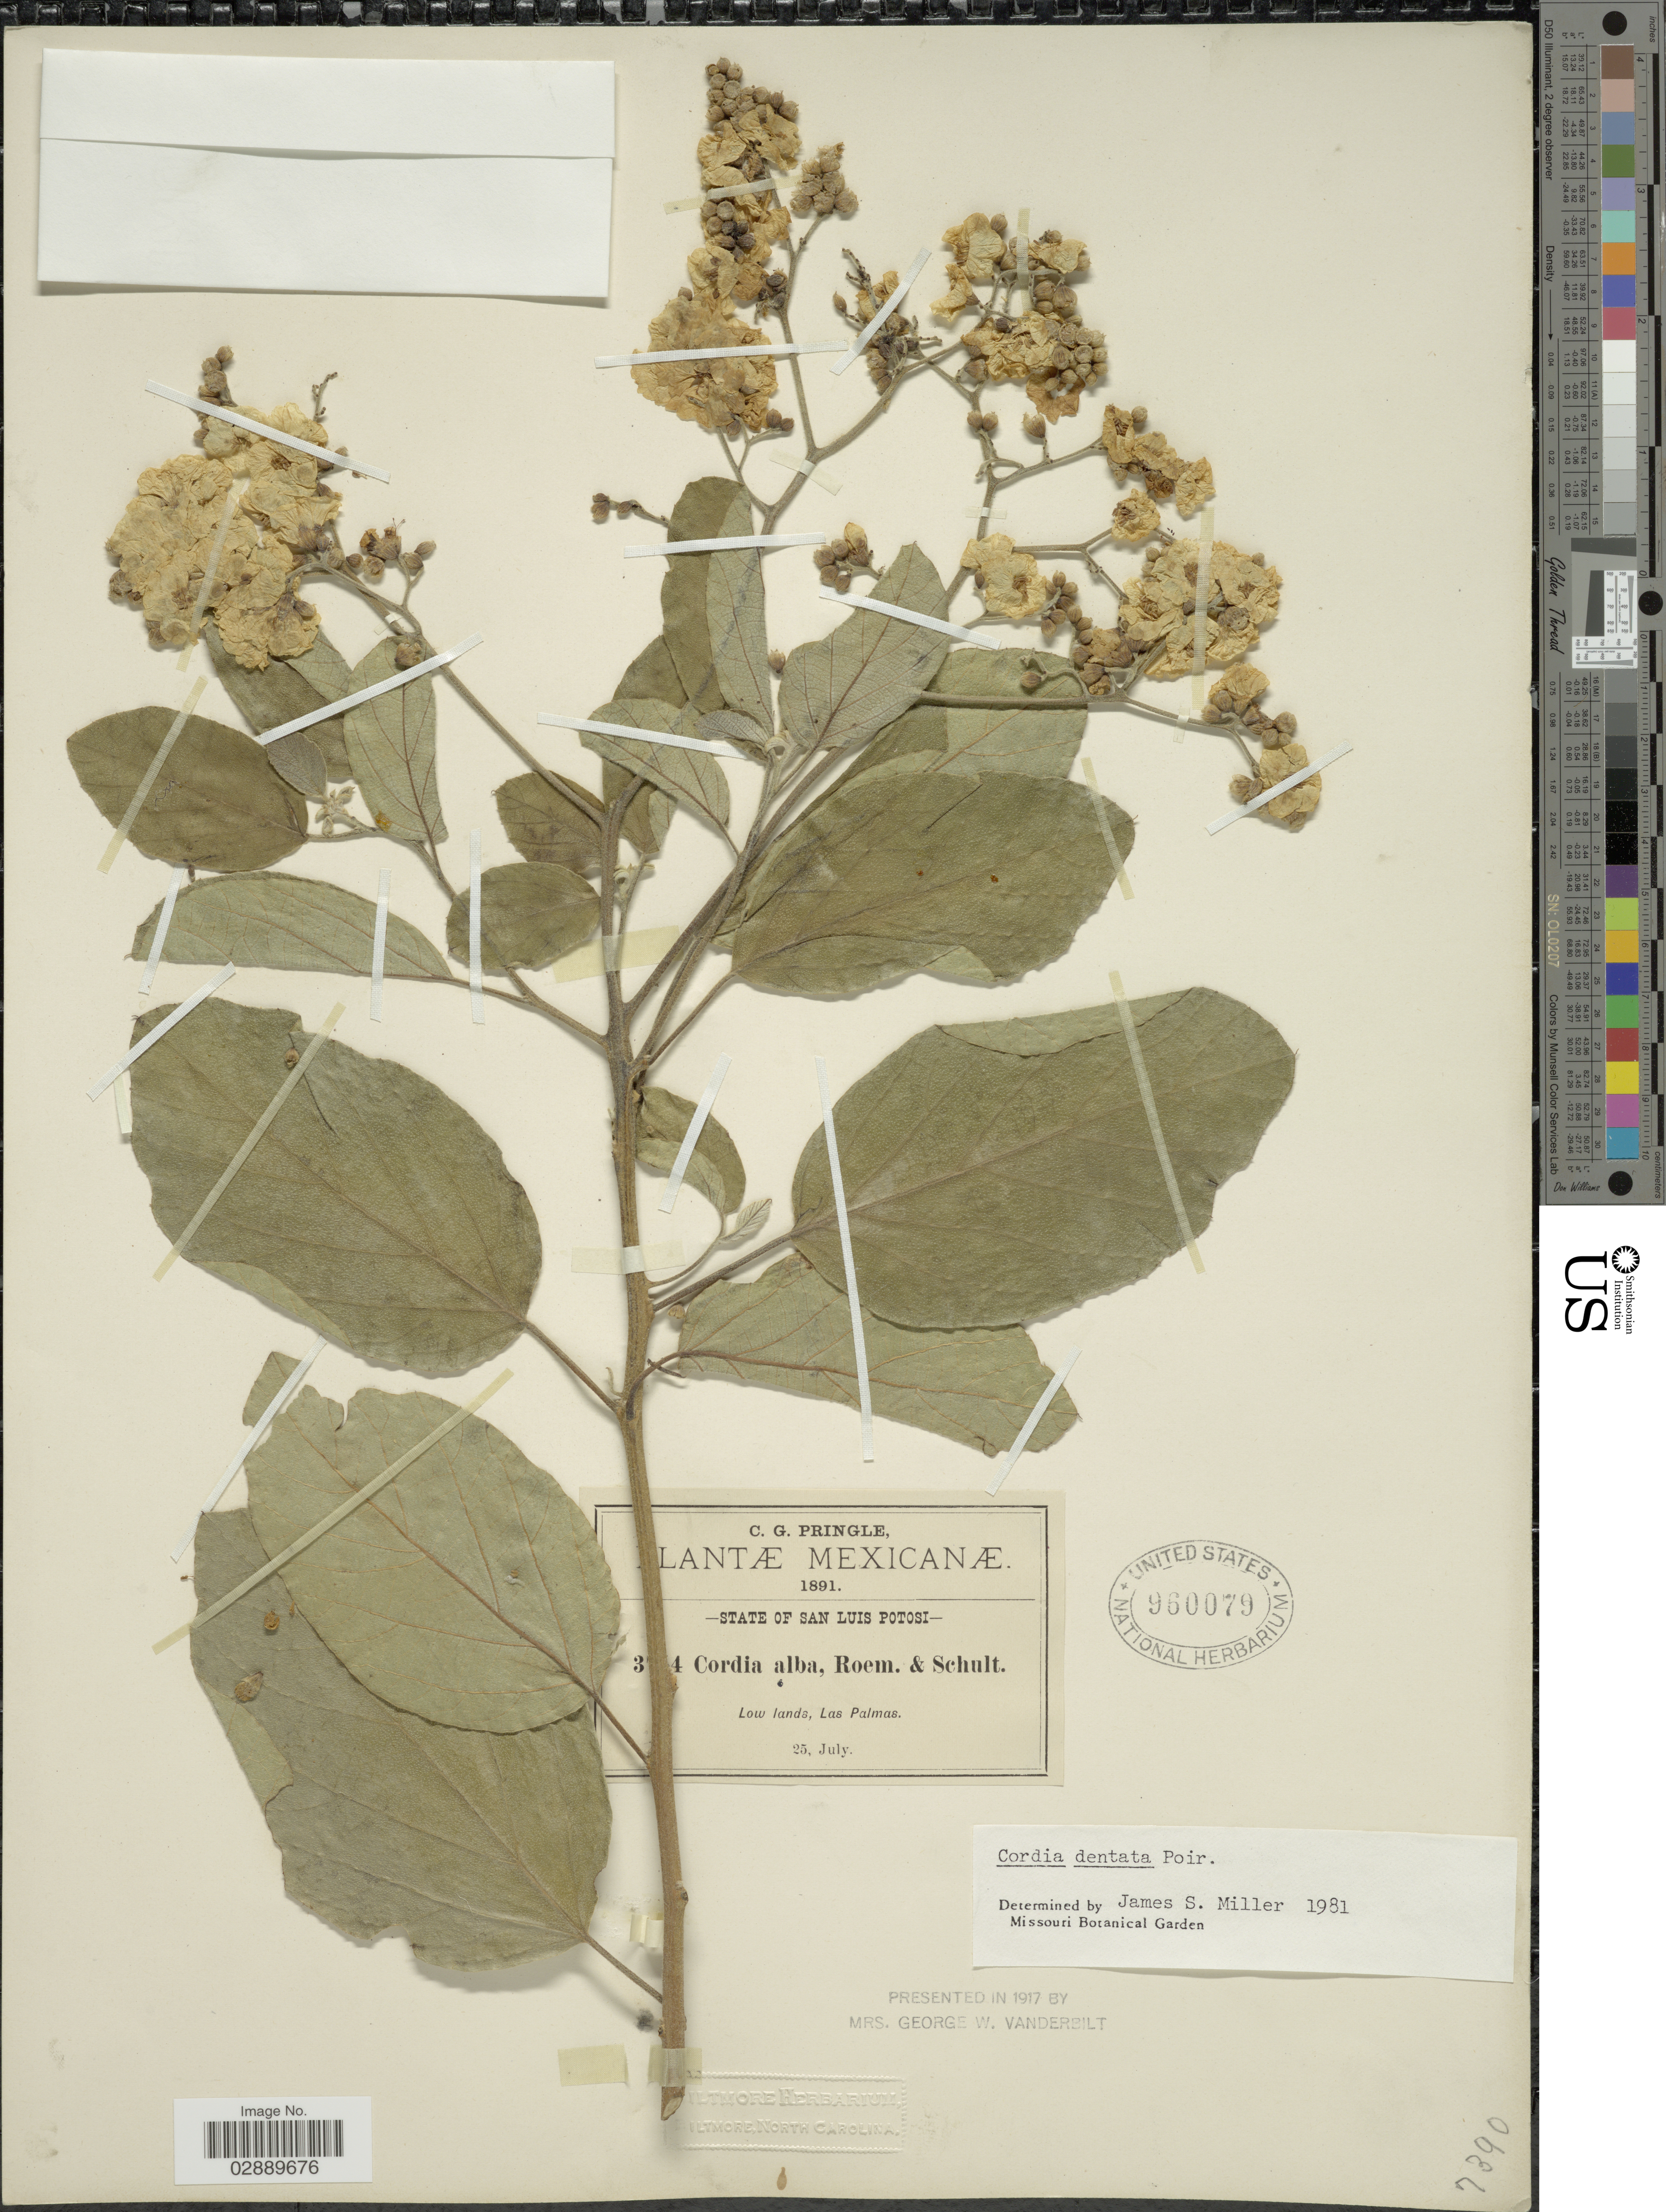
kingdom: Plantae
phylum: Tracheophyta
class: Magnoliopsida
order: Boraginales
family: Cordiaceae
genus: Cordia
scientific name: Cordia dentata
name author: Poir.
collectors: C. G. Pringle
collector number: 3!4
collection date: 1891-07-25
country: Mexico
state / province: San Luis Potosí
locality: Low lands, Las Palmas.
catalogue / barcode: US 960079